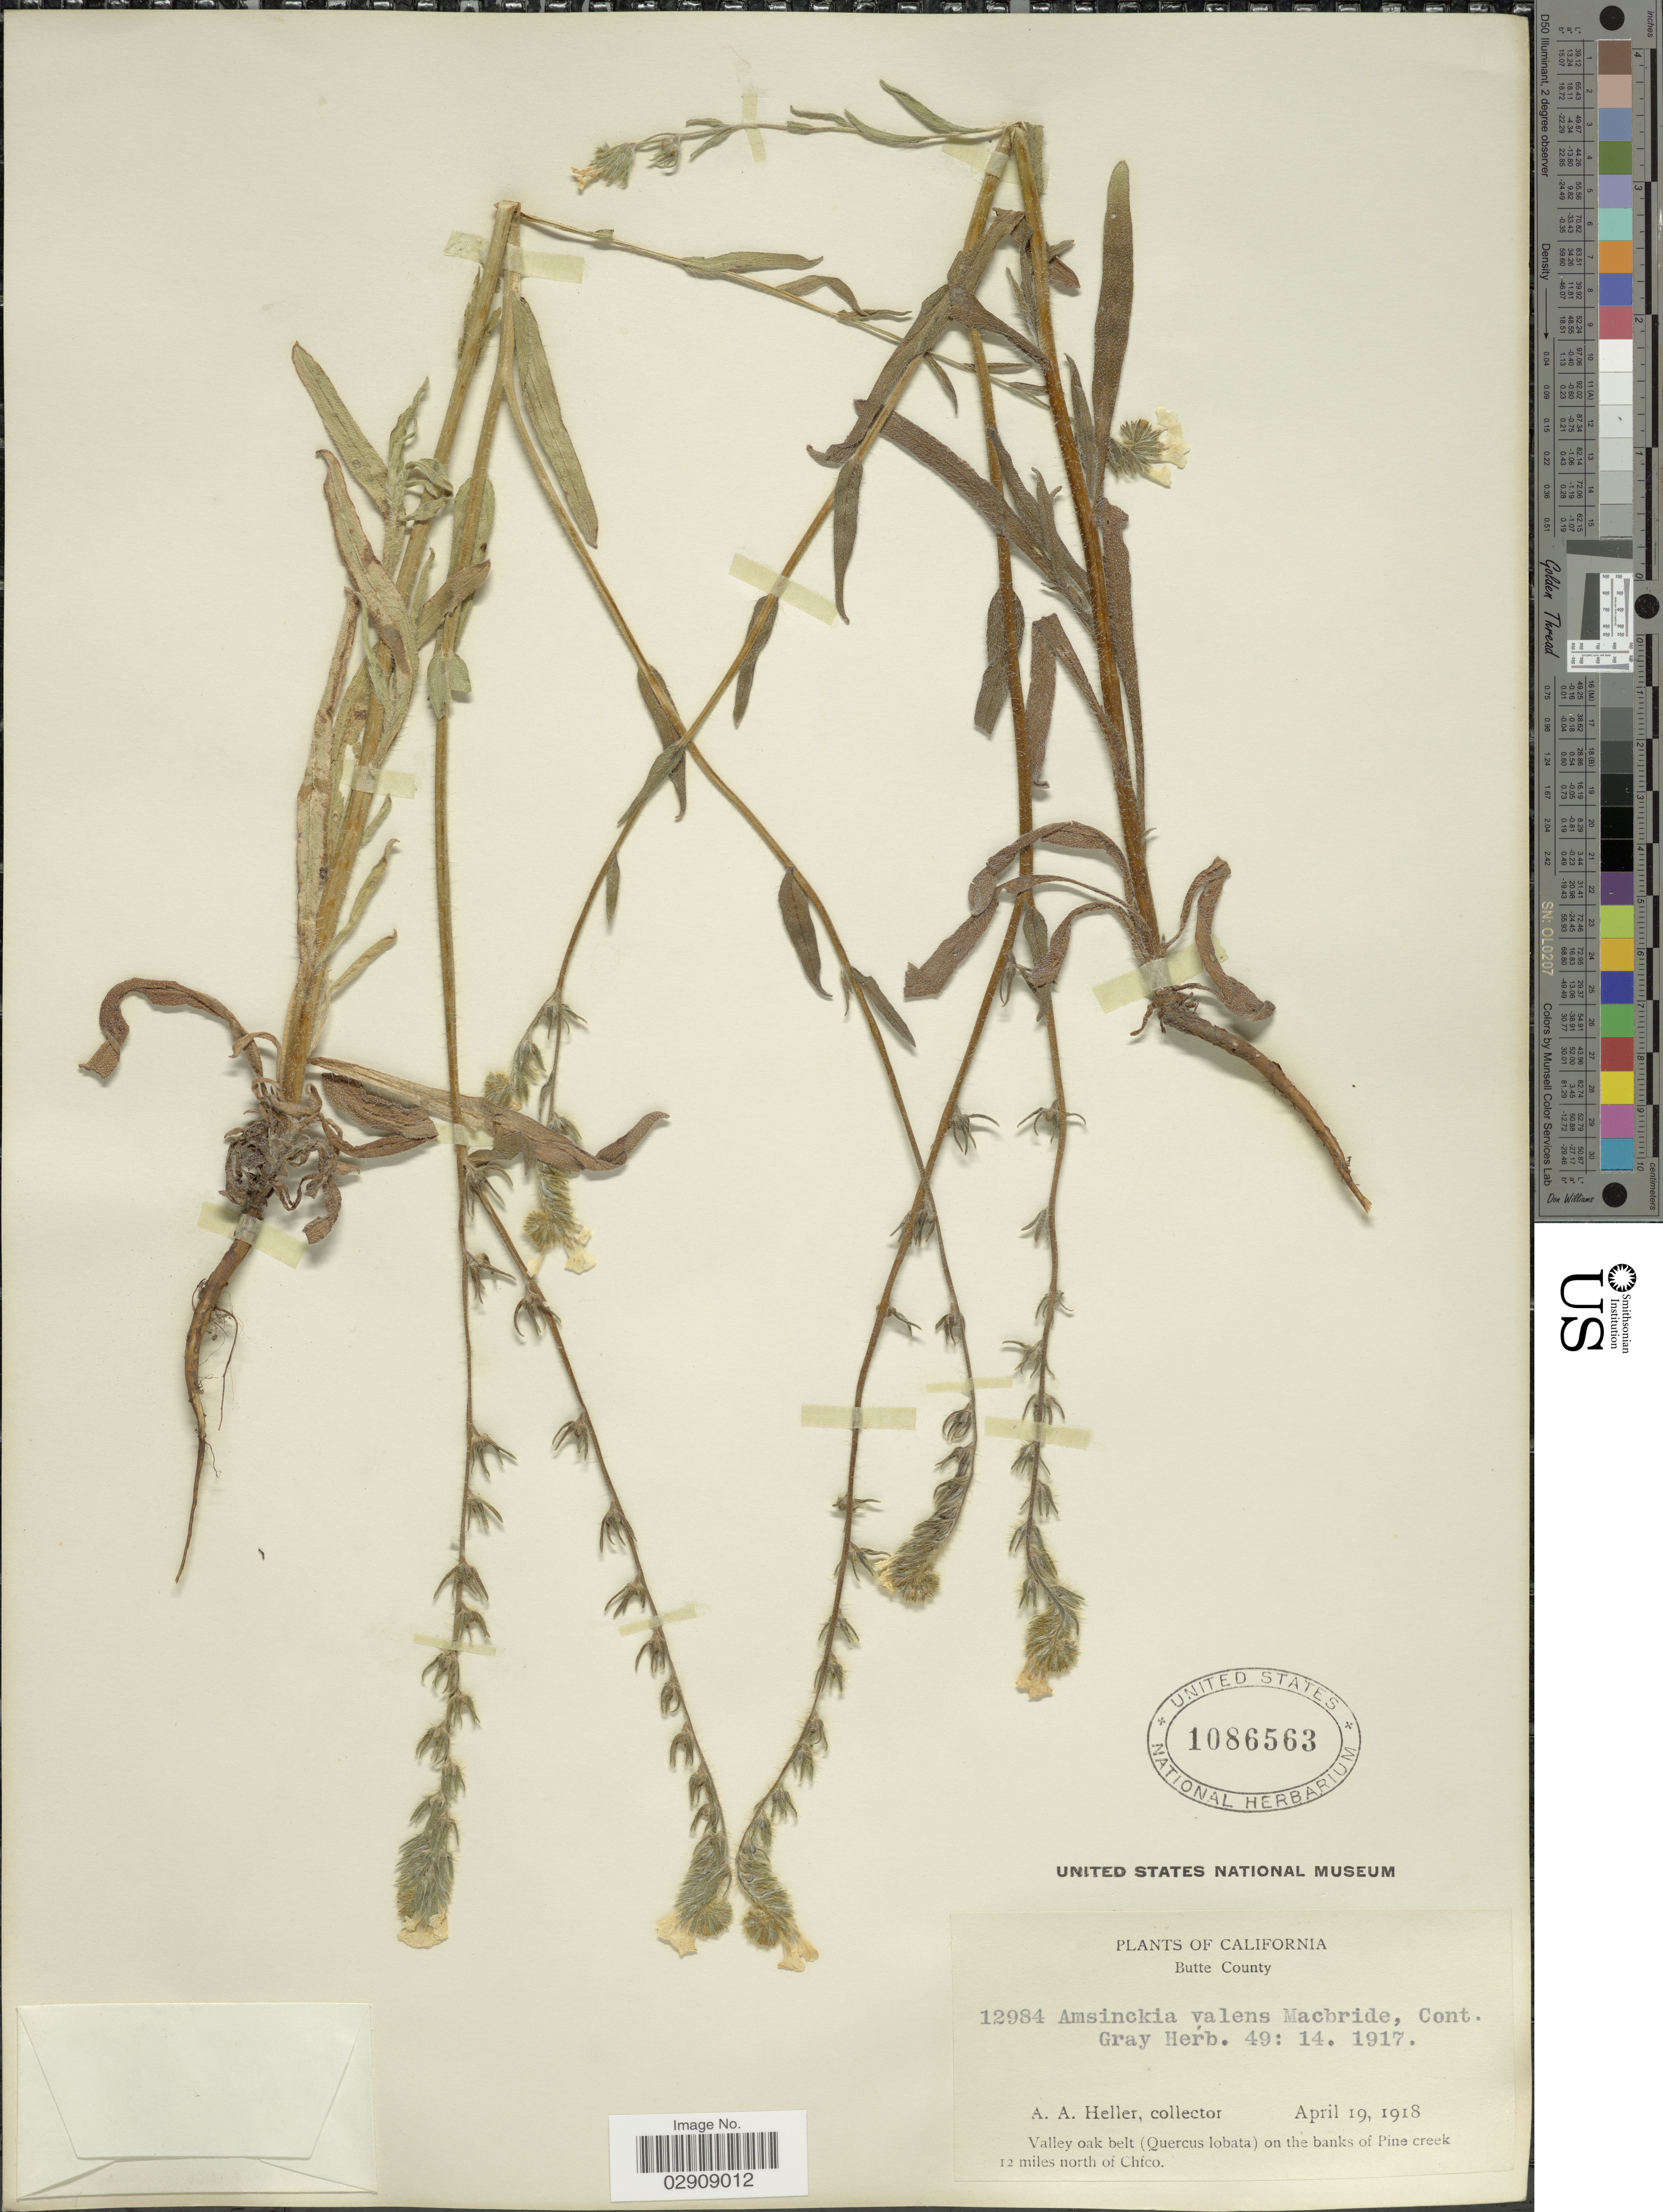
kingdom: Plantae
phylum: Tracheophyta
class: Magnoliopsida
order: Boraginales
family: Boraginaceae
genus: Amsinckia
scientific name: Amsinckia eastwoodiae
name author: J.F. Macbr.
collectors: A. A. Heller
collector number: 12984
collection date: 1918-04-19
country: United States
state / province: California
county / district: Butte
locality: Valley oak belt (Quercus lobata) on the banks of Pine creek 12 miles north of Chico. Butte County. California.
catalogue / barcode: US 1086563